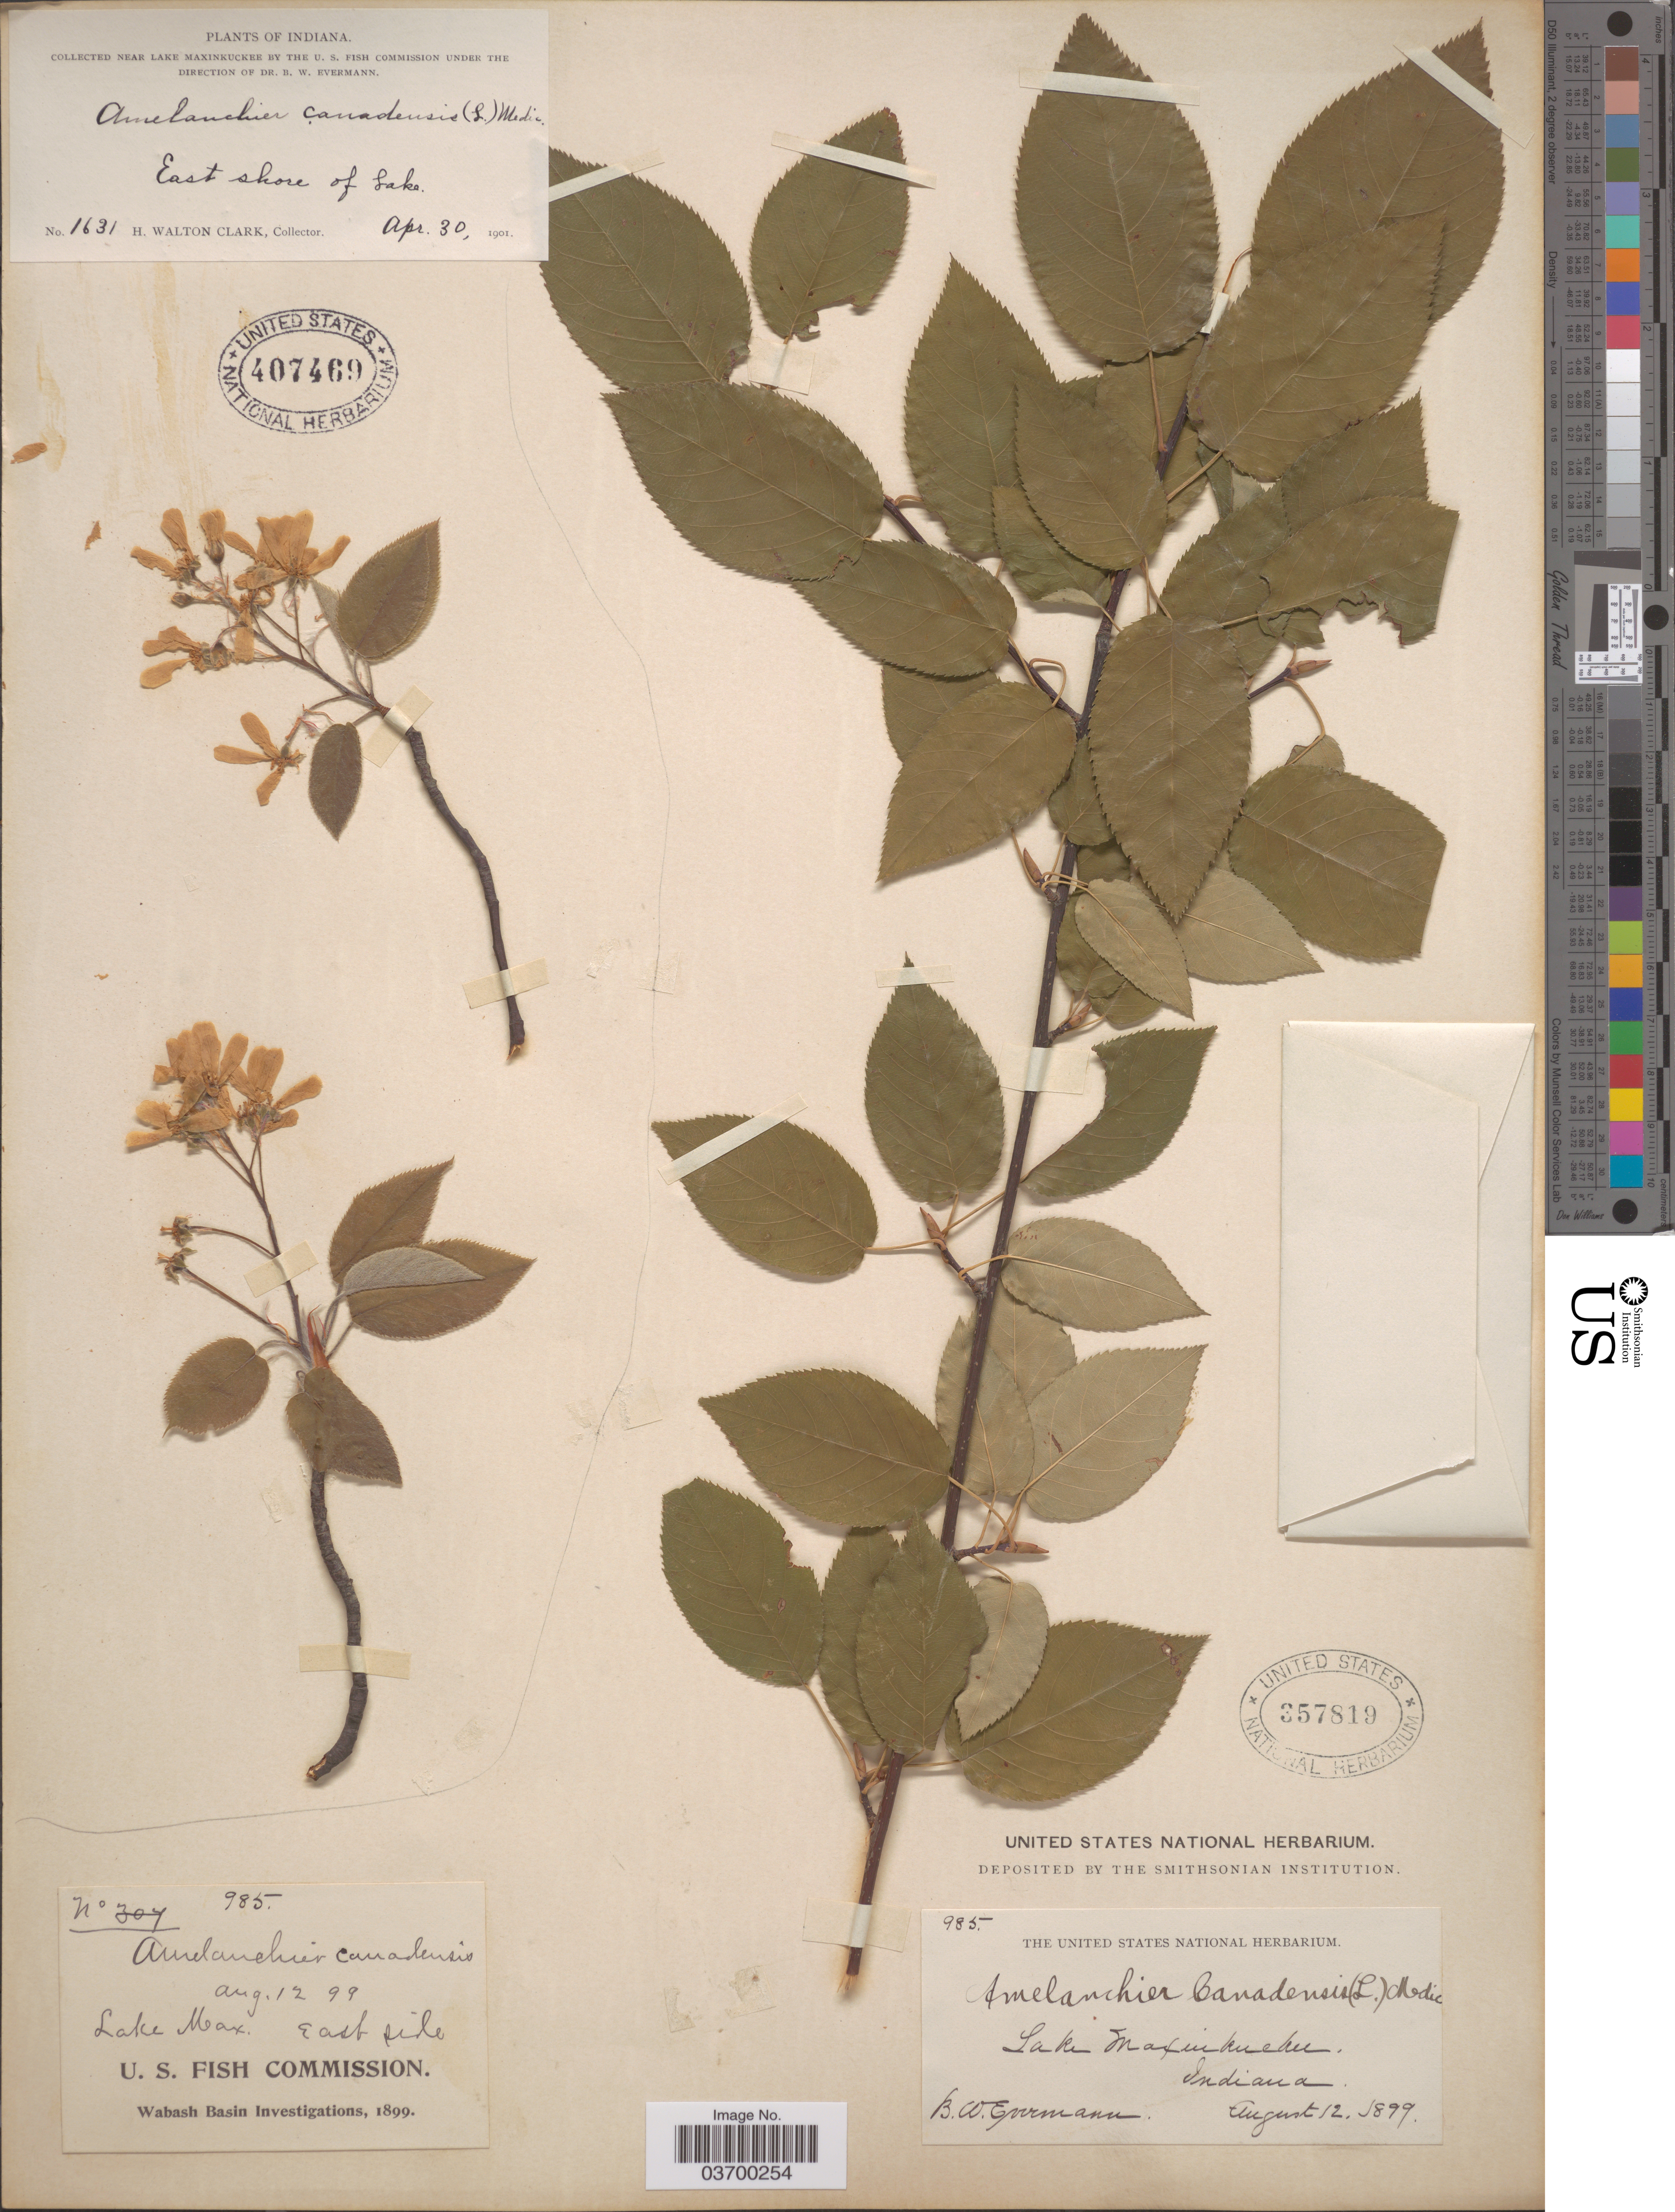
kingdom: Plantae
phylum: Tracheophyta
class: Magnoliopsida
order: Rosales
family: Rosaceae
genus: Amelanchier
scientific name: Amelanchier botryapium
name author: DC.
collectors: H. W. Clark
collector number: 1631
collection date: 1901-04-30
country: United States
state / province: Indiana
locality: Near Lake Maxinkuckee. East shore of Lake.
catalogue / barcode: US 407469-2